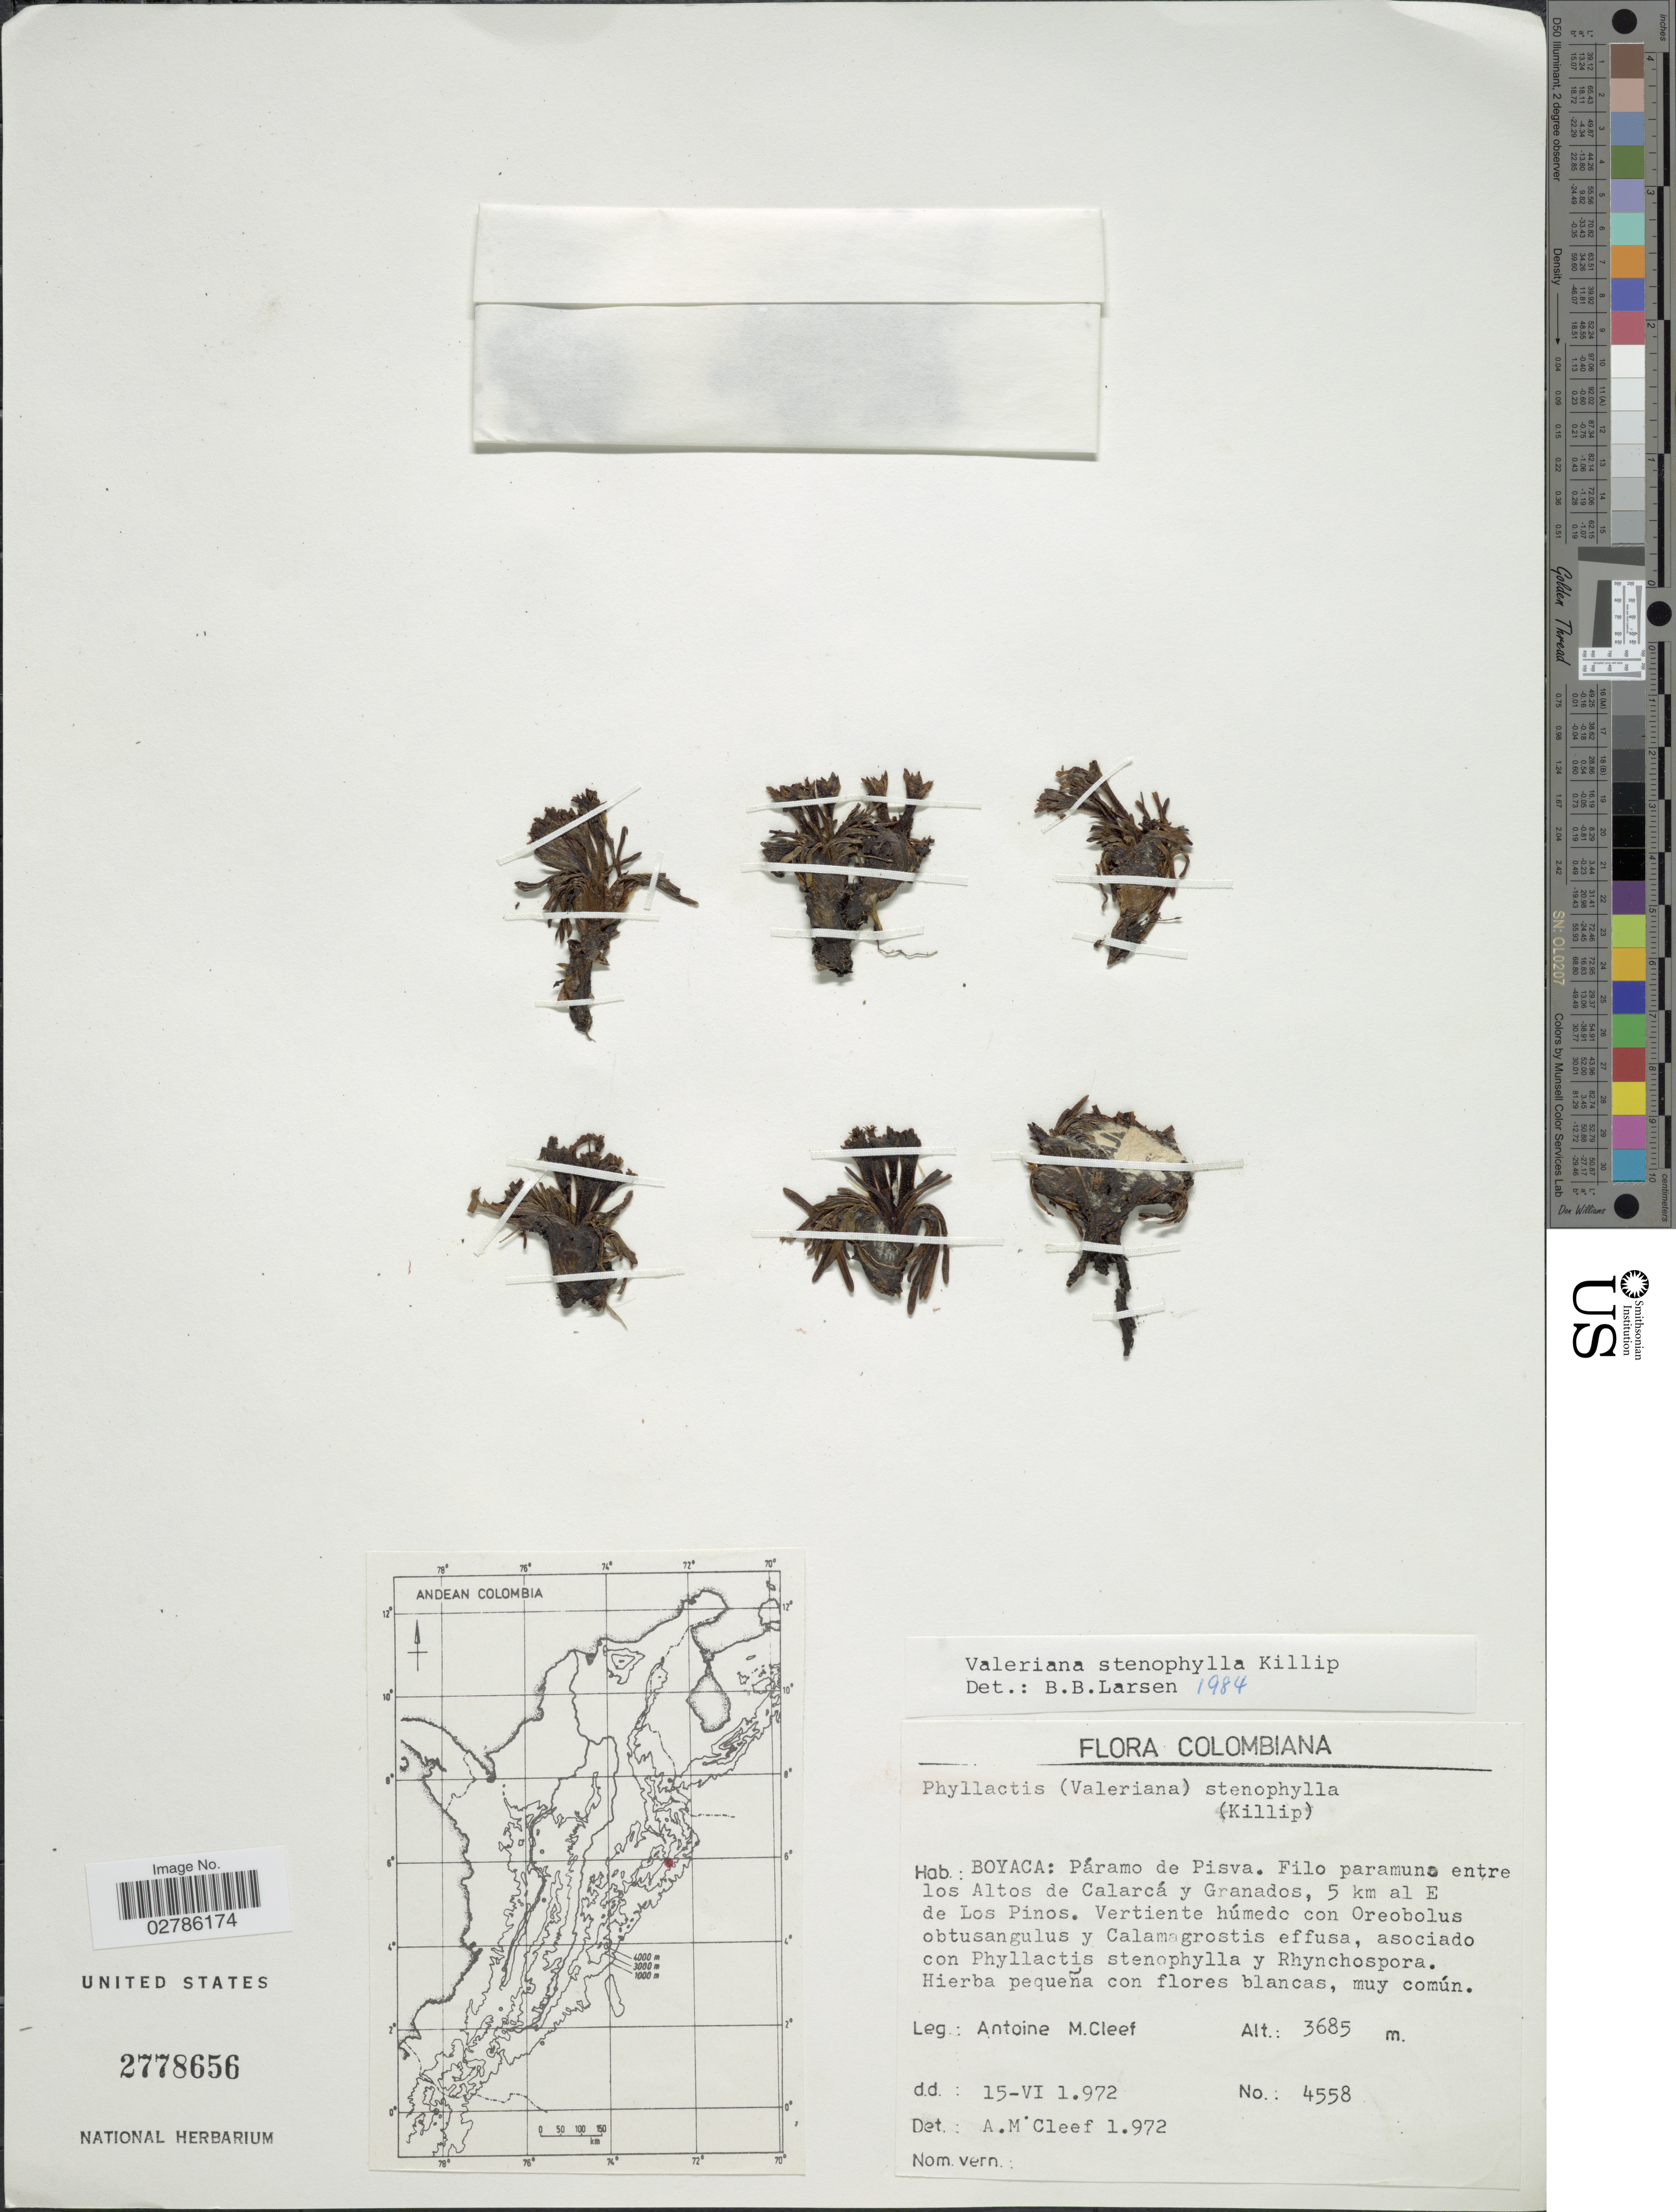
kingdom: Plantae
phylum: Tracheophyta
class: Magnoliopsida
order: Dipsacales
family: Caprifoliaceae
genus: Valeriana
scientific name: Valeriana stenophylla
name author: Killip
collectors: A. M. Cleef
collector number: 4558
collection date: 1972-06-15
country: Colombia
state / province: Boyacá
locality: Páramo de Pisva, Filo paramuno entre los Altos de Calarcá y Granados, 5 km al E de Los Pinos.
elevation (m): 3685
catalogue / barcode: US 2778656